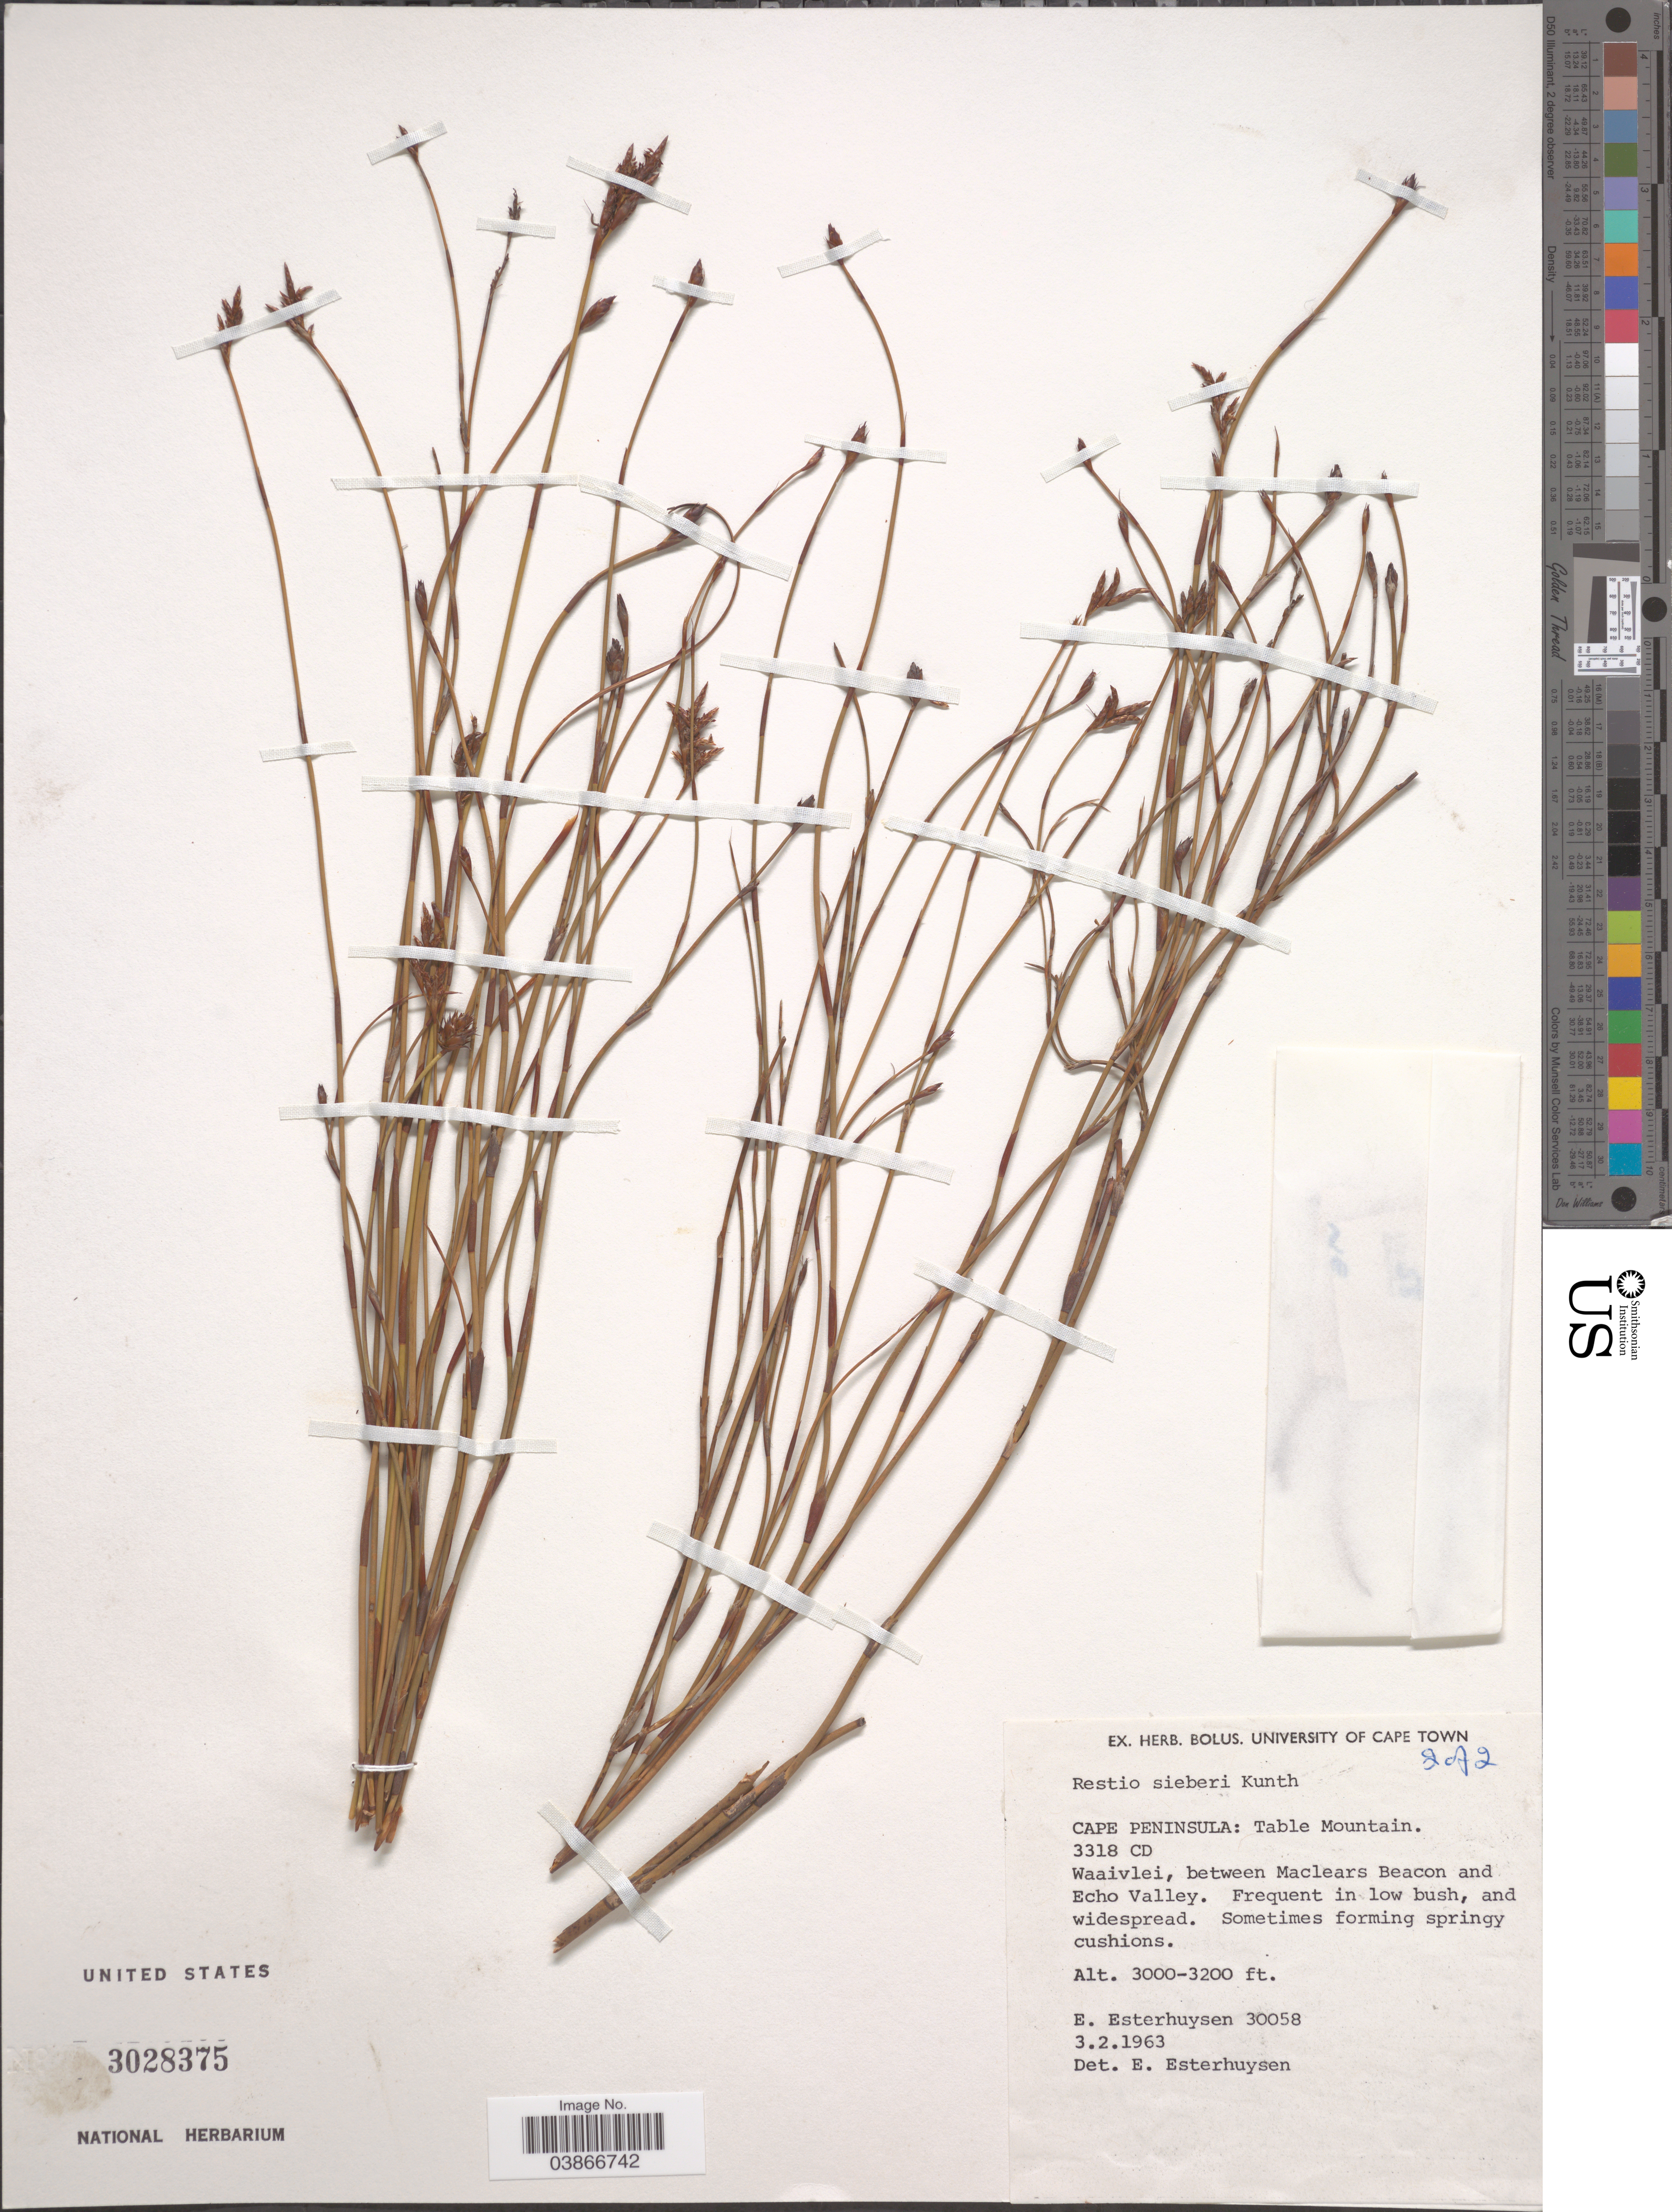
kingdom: Plantae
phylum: Tracheophyta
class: Liliopsida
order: Poales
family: Restionaceae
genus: Restio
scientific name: Restio sieberi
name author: Kunth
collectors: E. E. Esterhuysen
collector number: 30058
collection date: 1963-02-03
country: South Africa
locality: Cape Peninsula: Table Mountain. 3318 CD. Waaivlei, between Maclears Beacon and Echo Valley.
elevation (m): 914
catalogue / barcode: US 3028375